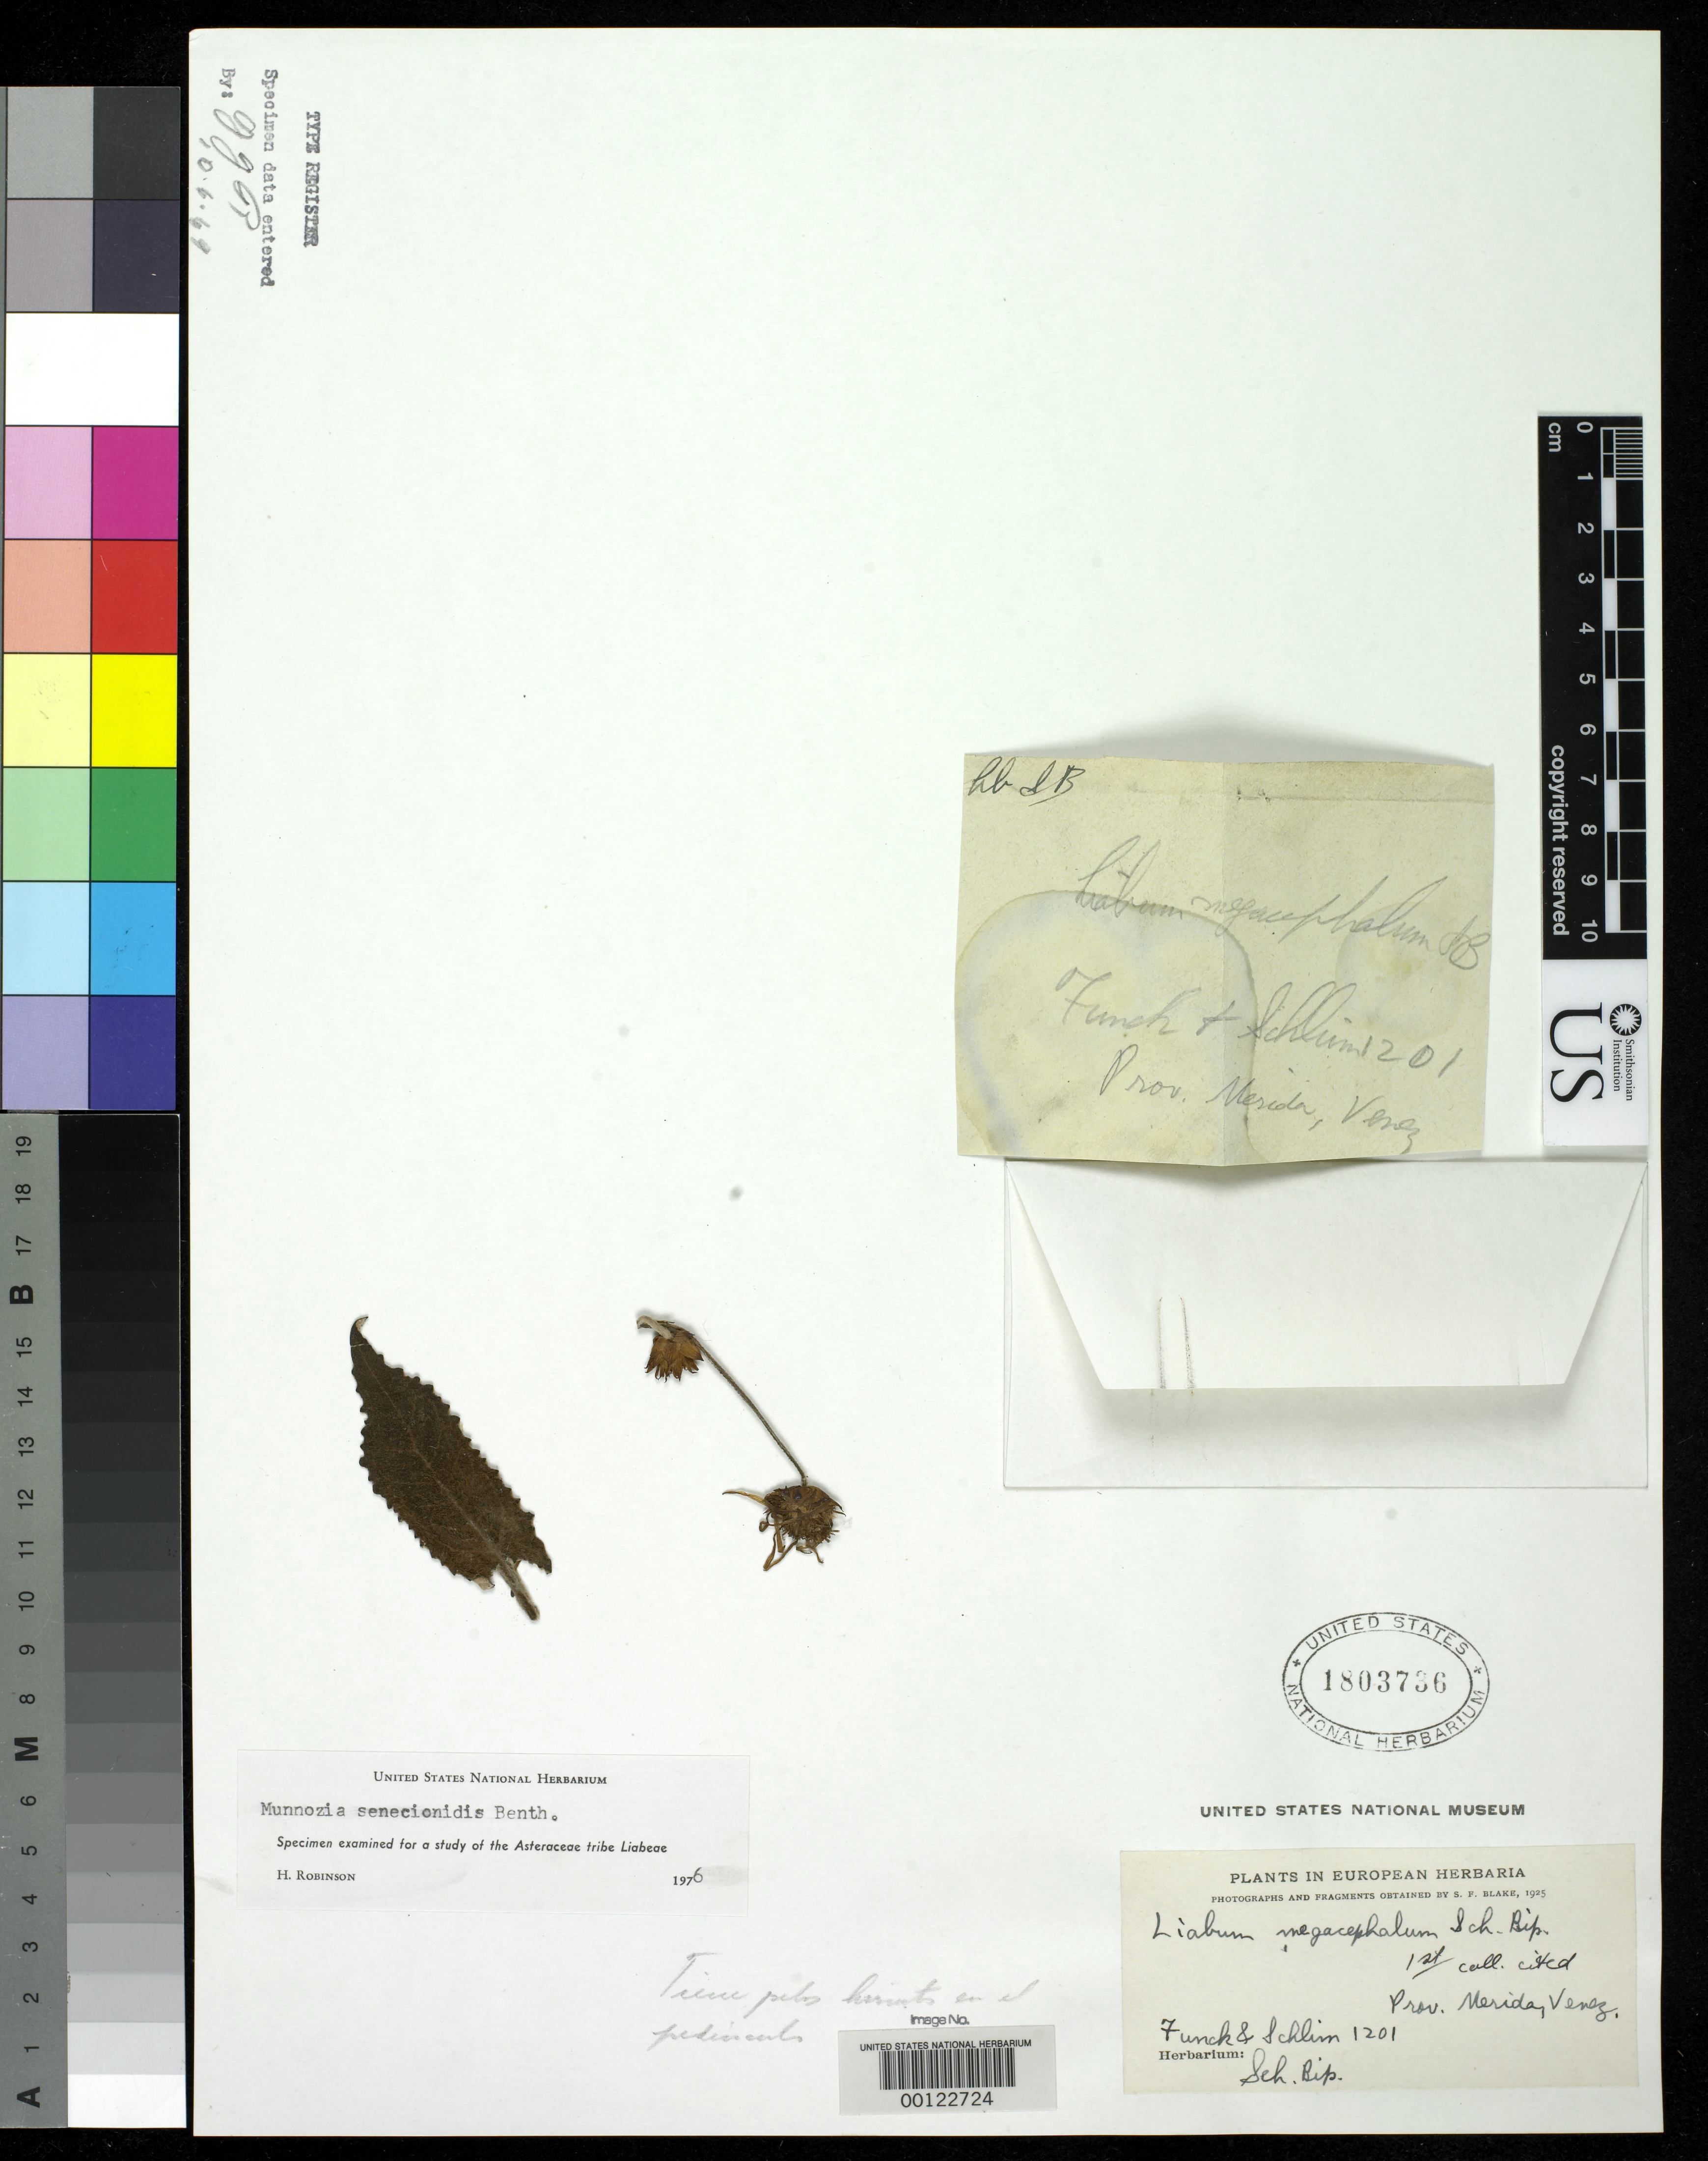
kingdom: Plantae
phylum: Tracheophyta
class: Magnoliopsida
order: Asterales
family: Asteraceae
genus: Liabum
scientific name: Liabum megacephalum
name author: Sch. Bip.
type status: Type Fragment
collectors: N. Funck & L. Schlim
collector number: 1201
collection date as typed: Nov 1846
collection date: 1846-11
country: Venezuela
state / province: Mérida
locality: Jaji; alt. 7500 ft.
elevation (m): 2286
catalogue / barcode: US 1803736